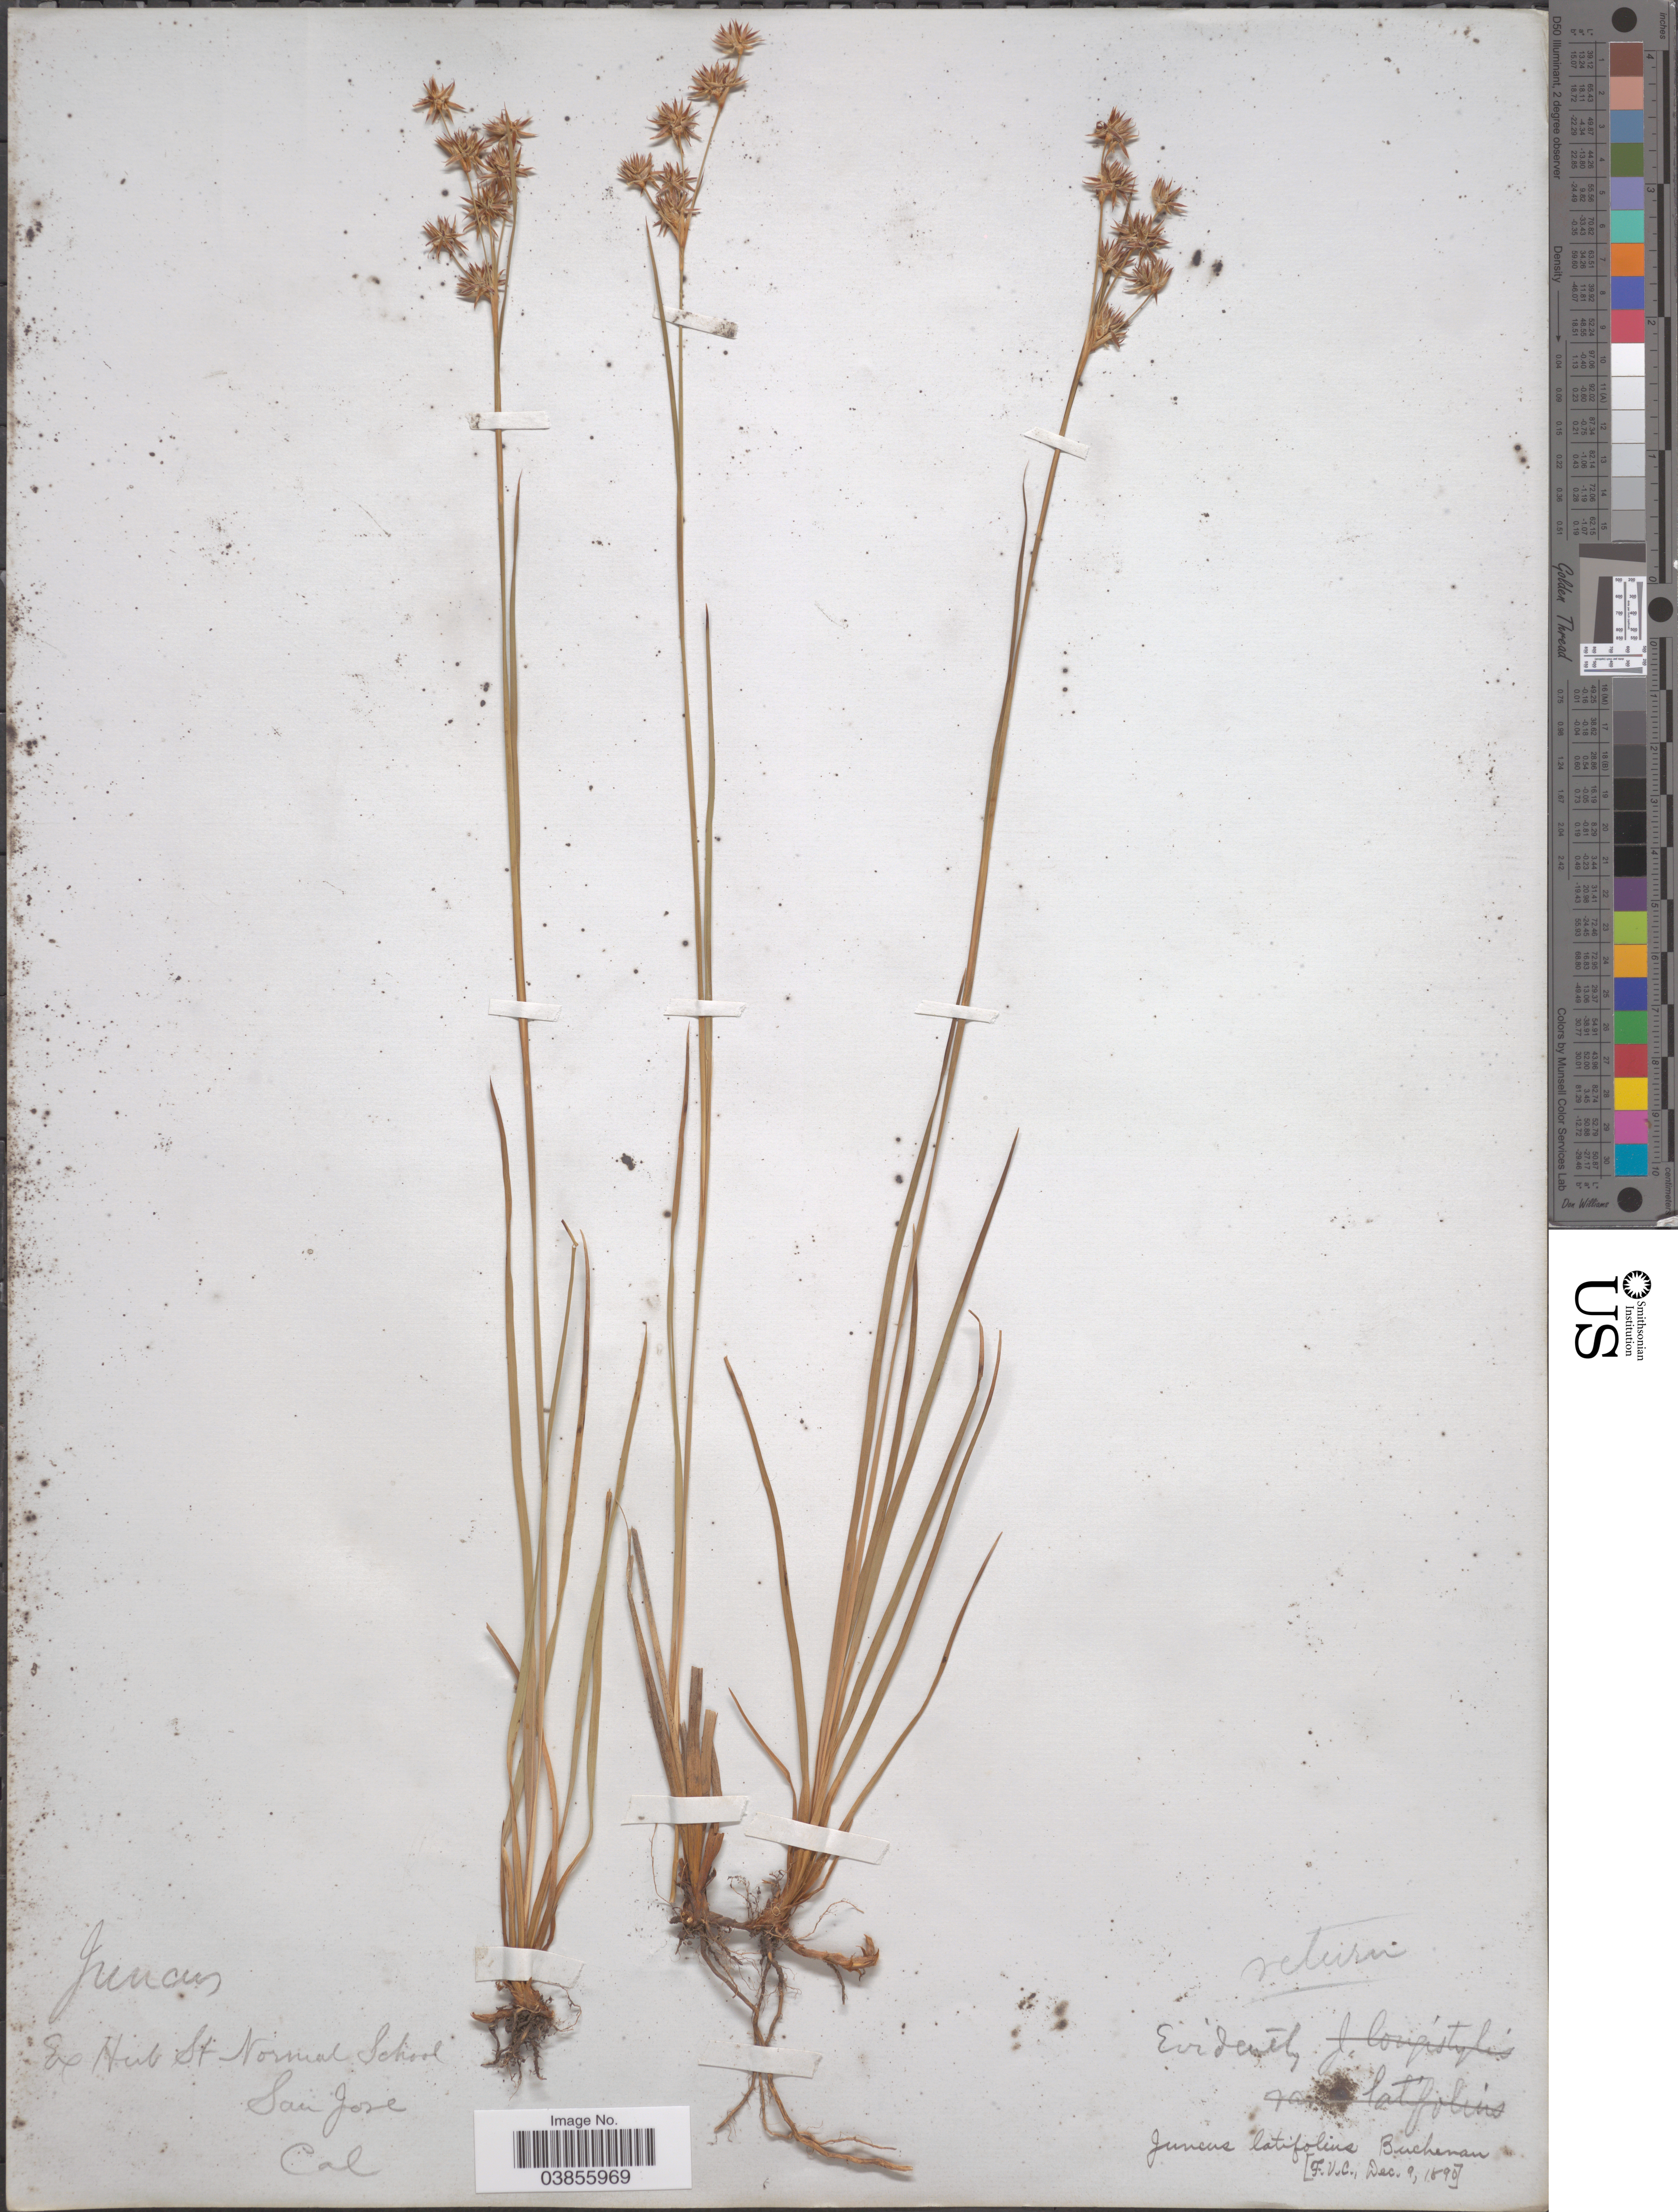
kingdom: Plantae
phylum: Tracheophyta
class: Liliopsida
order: Poales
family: Juncaceae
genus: Juncus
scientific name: Juncus orthophyllus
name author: Coville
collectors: ex herb. Normal School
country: United States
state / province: California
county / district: Santa Clara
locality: San Jose.